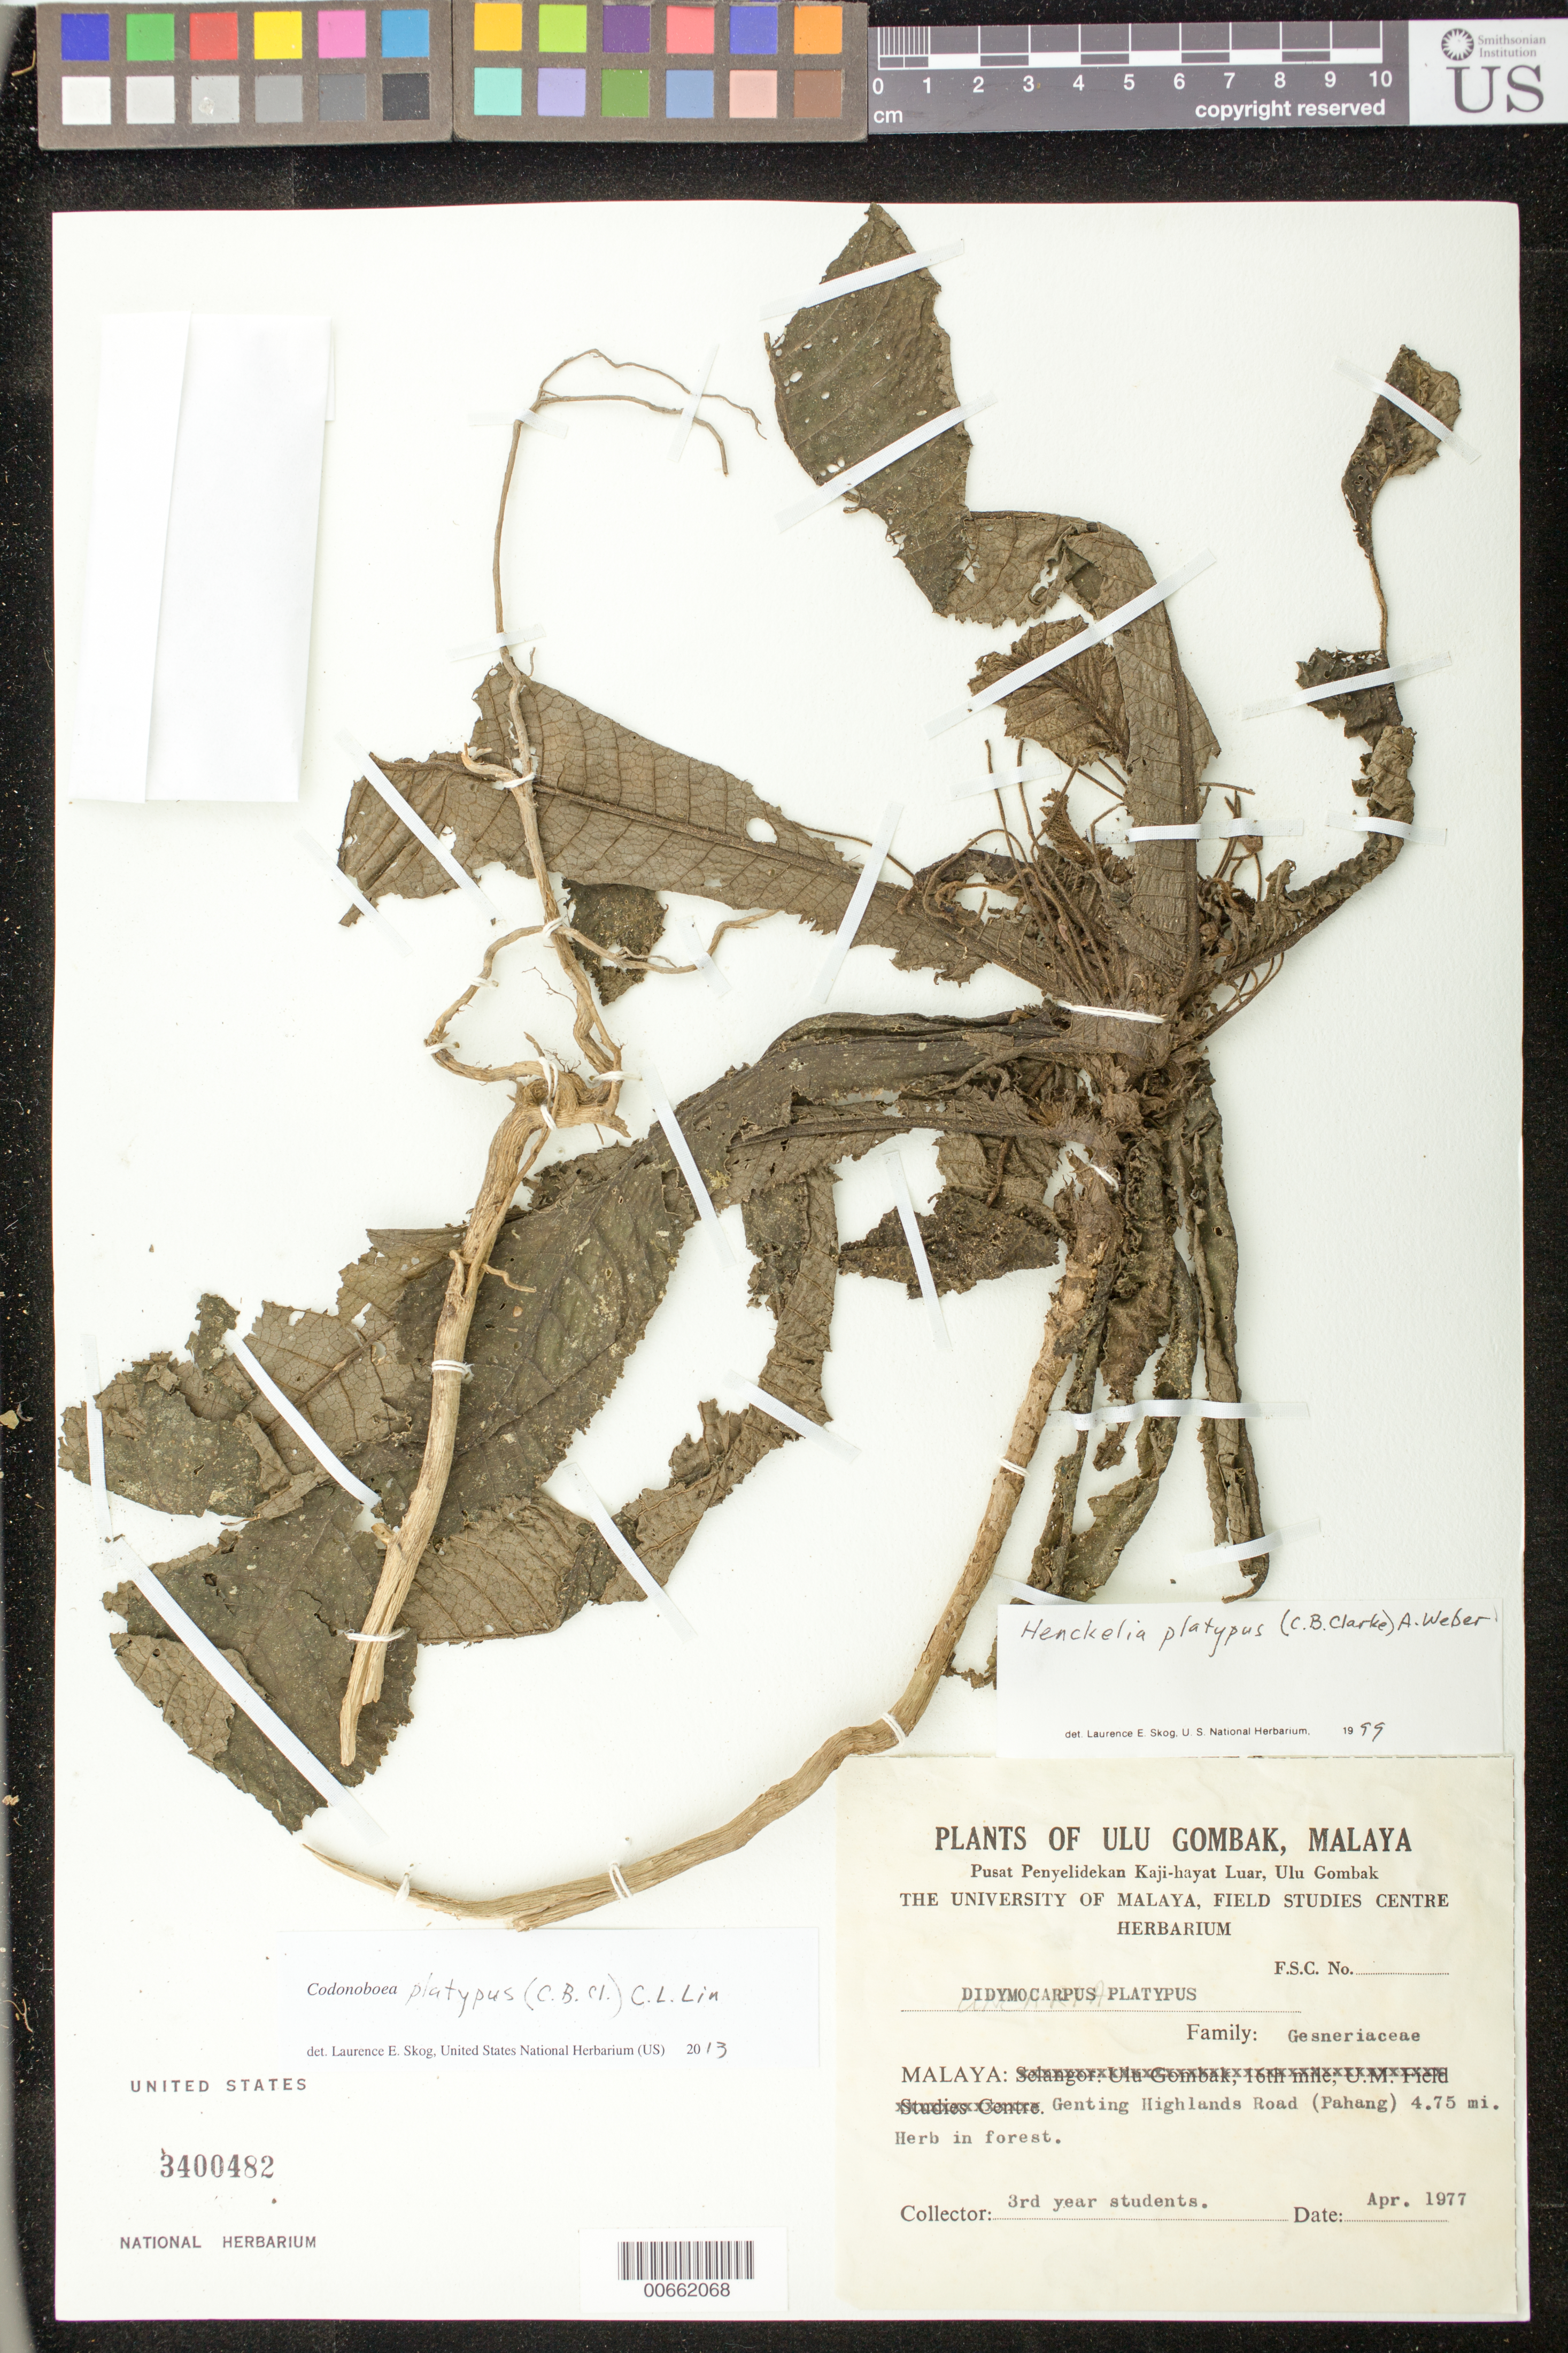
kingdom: Plantae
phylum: Tracheophyta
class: Magnoliopsida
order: Lamiales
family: Gesneriaceae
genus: Codonoboea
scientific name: Codonoboea platypus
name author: (C.B. Clarke) C.L. Lim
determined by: Skog, Laurence E.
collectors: Third Year Students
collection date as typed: Apr 1977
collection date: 1977-04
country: Malaysia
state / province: Pahang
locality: Genting Highlands Road (Pahang) 4.75 mi.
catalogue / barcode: US 3400482